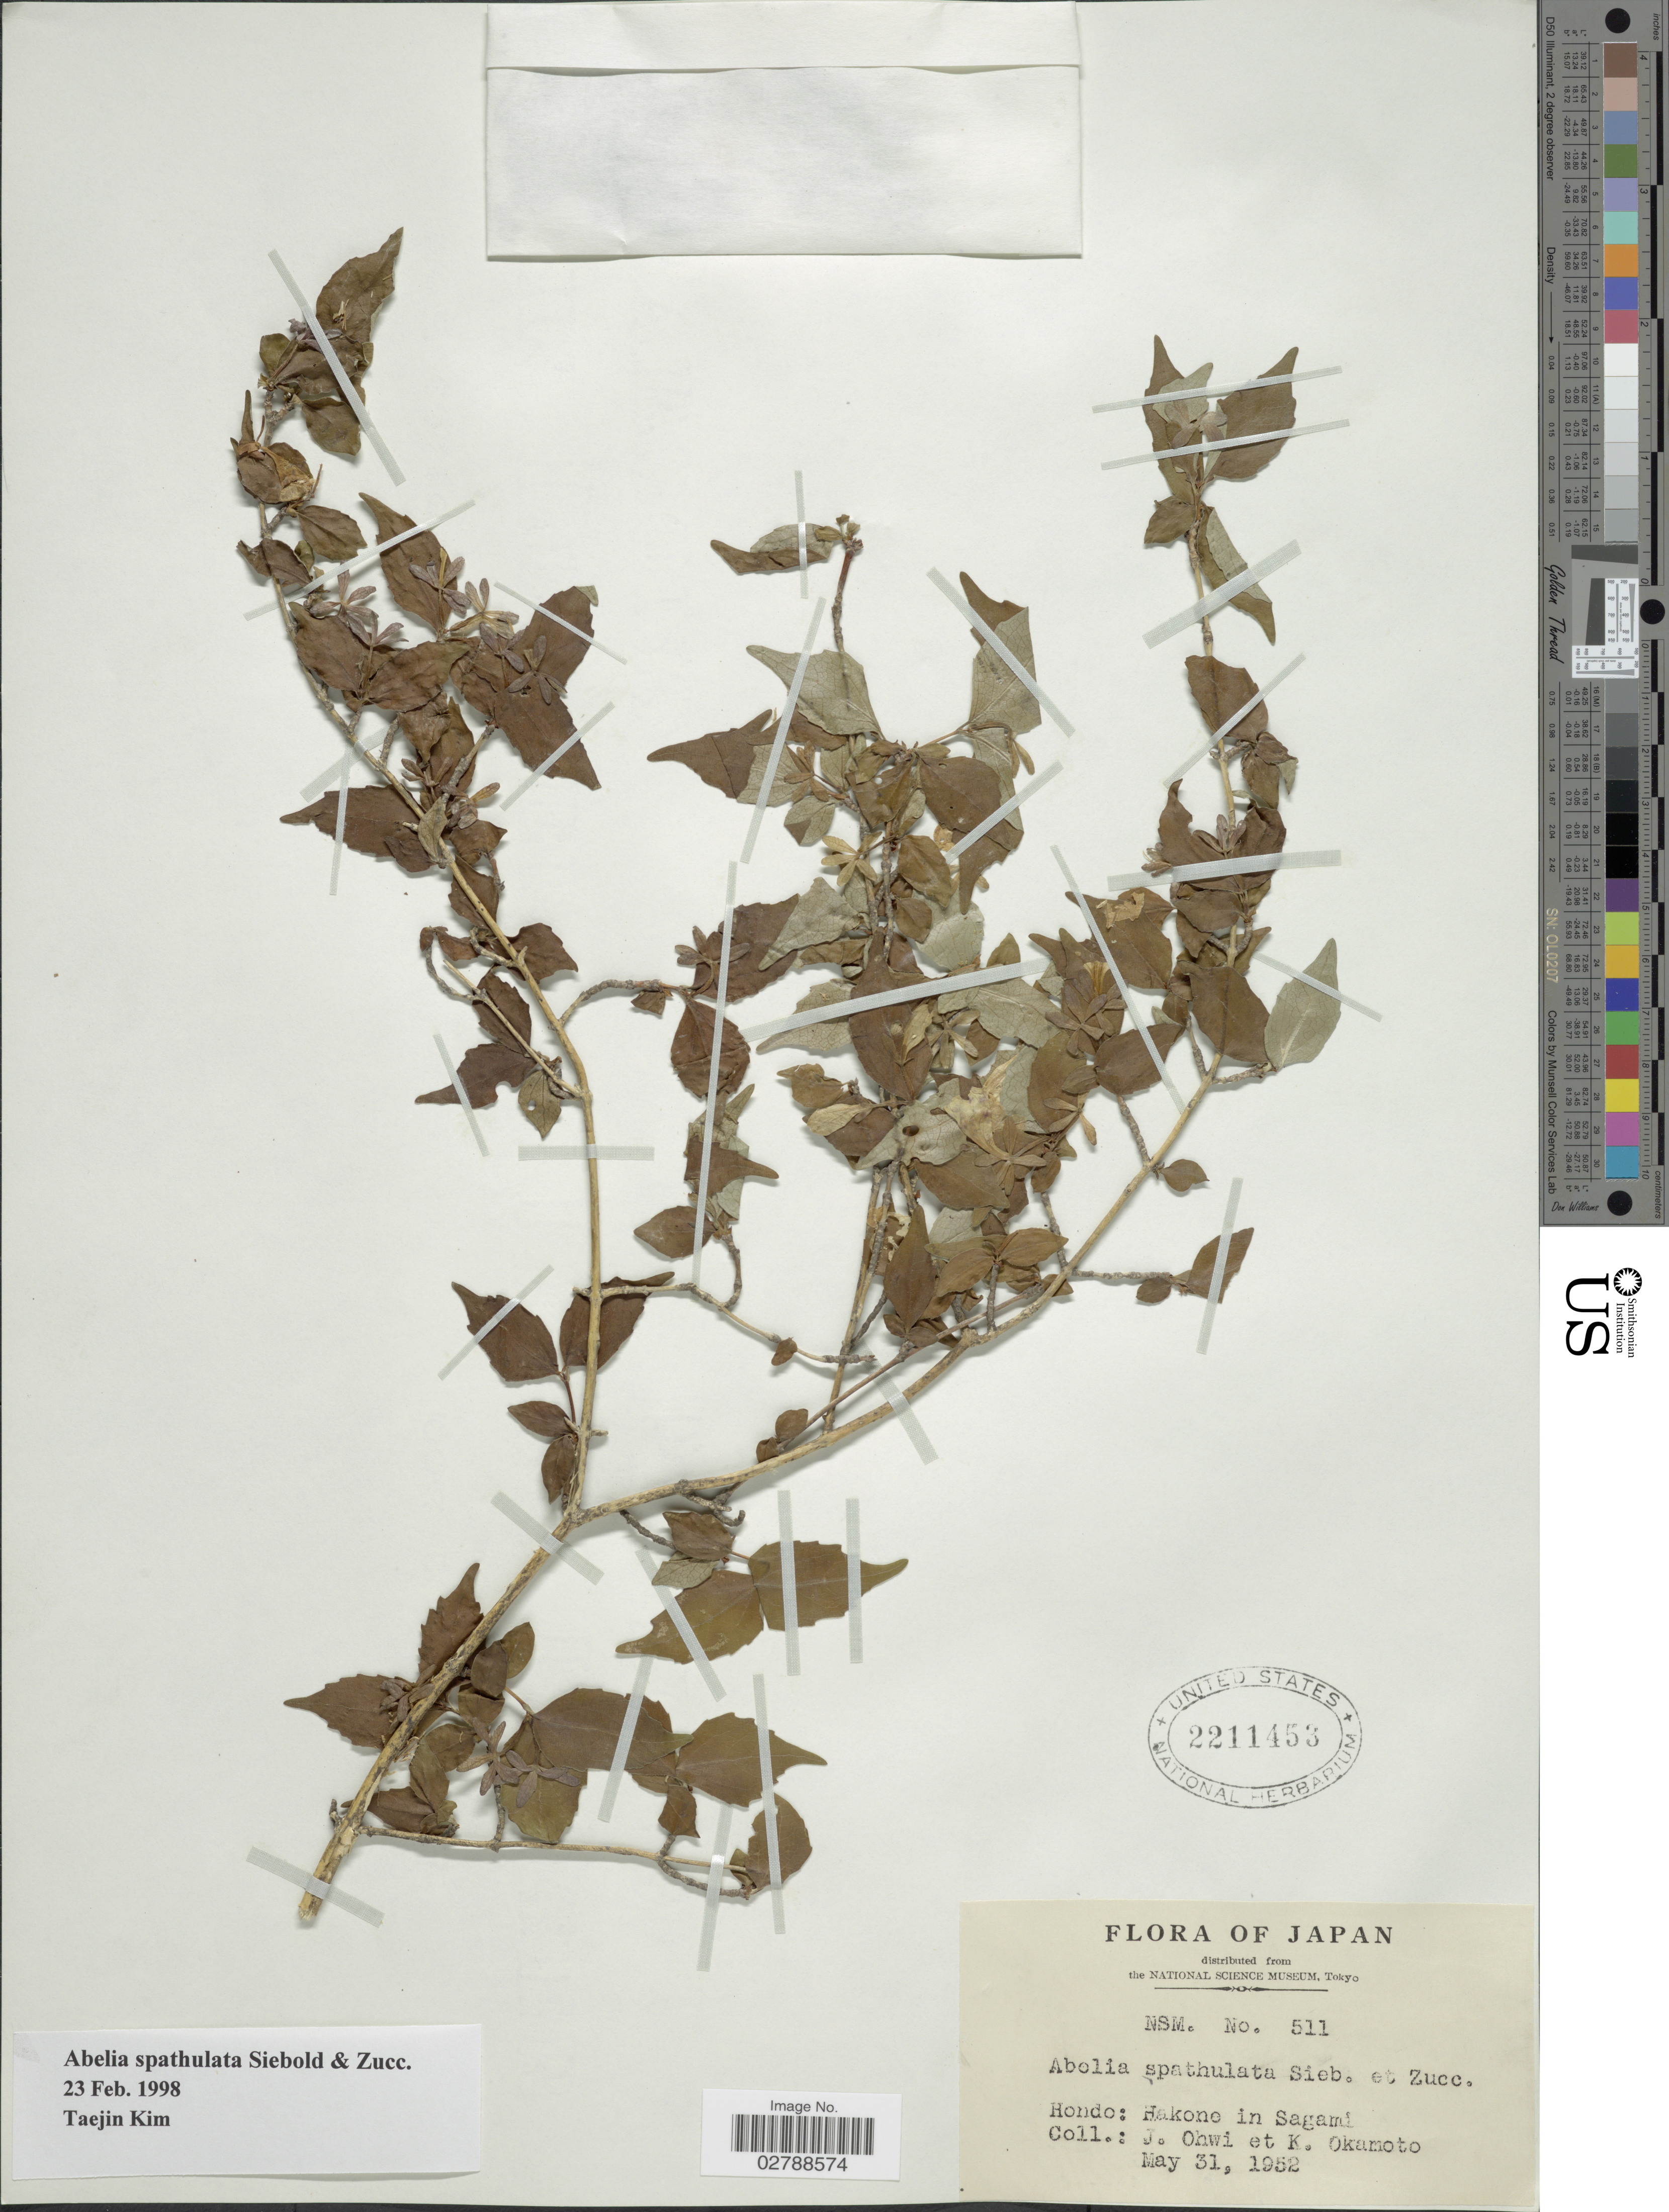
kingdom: Plantae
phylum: Tracheophyta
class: Magnoliopsida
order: Dipsacales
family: Caprifoliaceae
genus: Abelia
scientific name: Abelia spathulata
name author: Siebold & Zucc.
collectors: J. Ohwi & K. Okamoto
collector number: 511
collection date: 1952-05-31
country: Japan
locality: Hondo: Hakone in Sagami.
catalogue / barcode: US 2211453